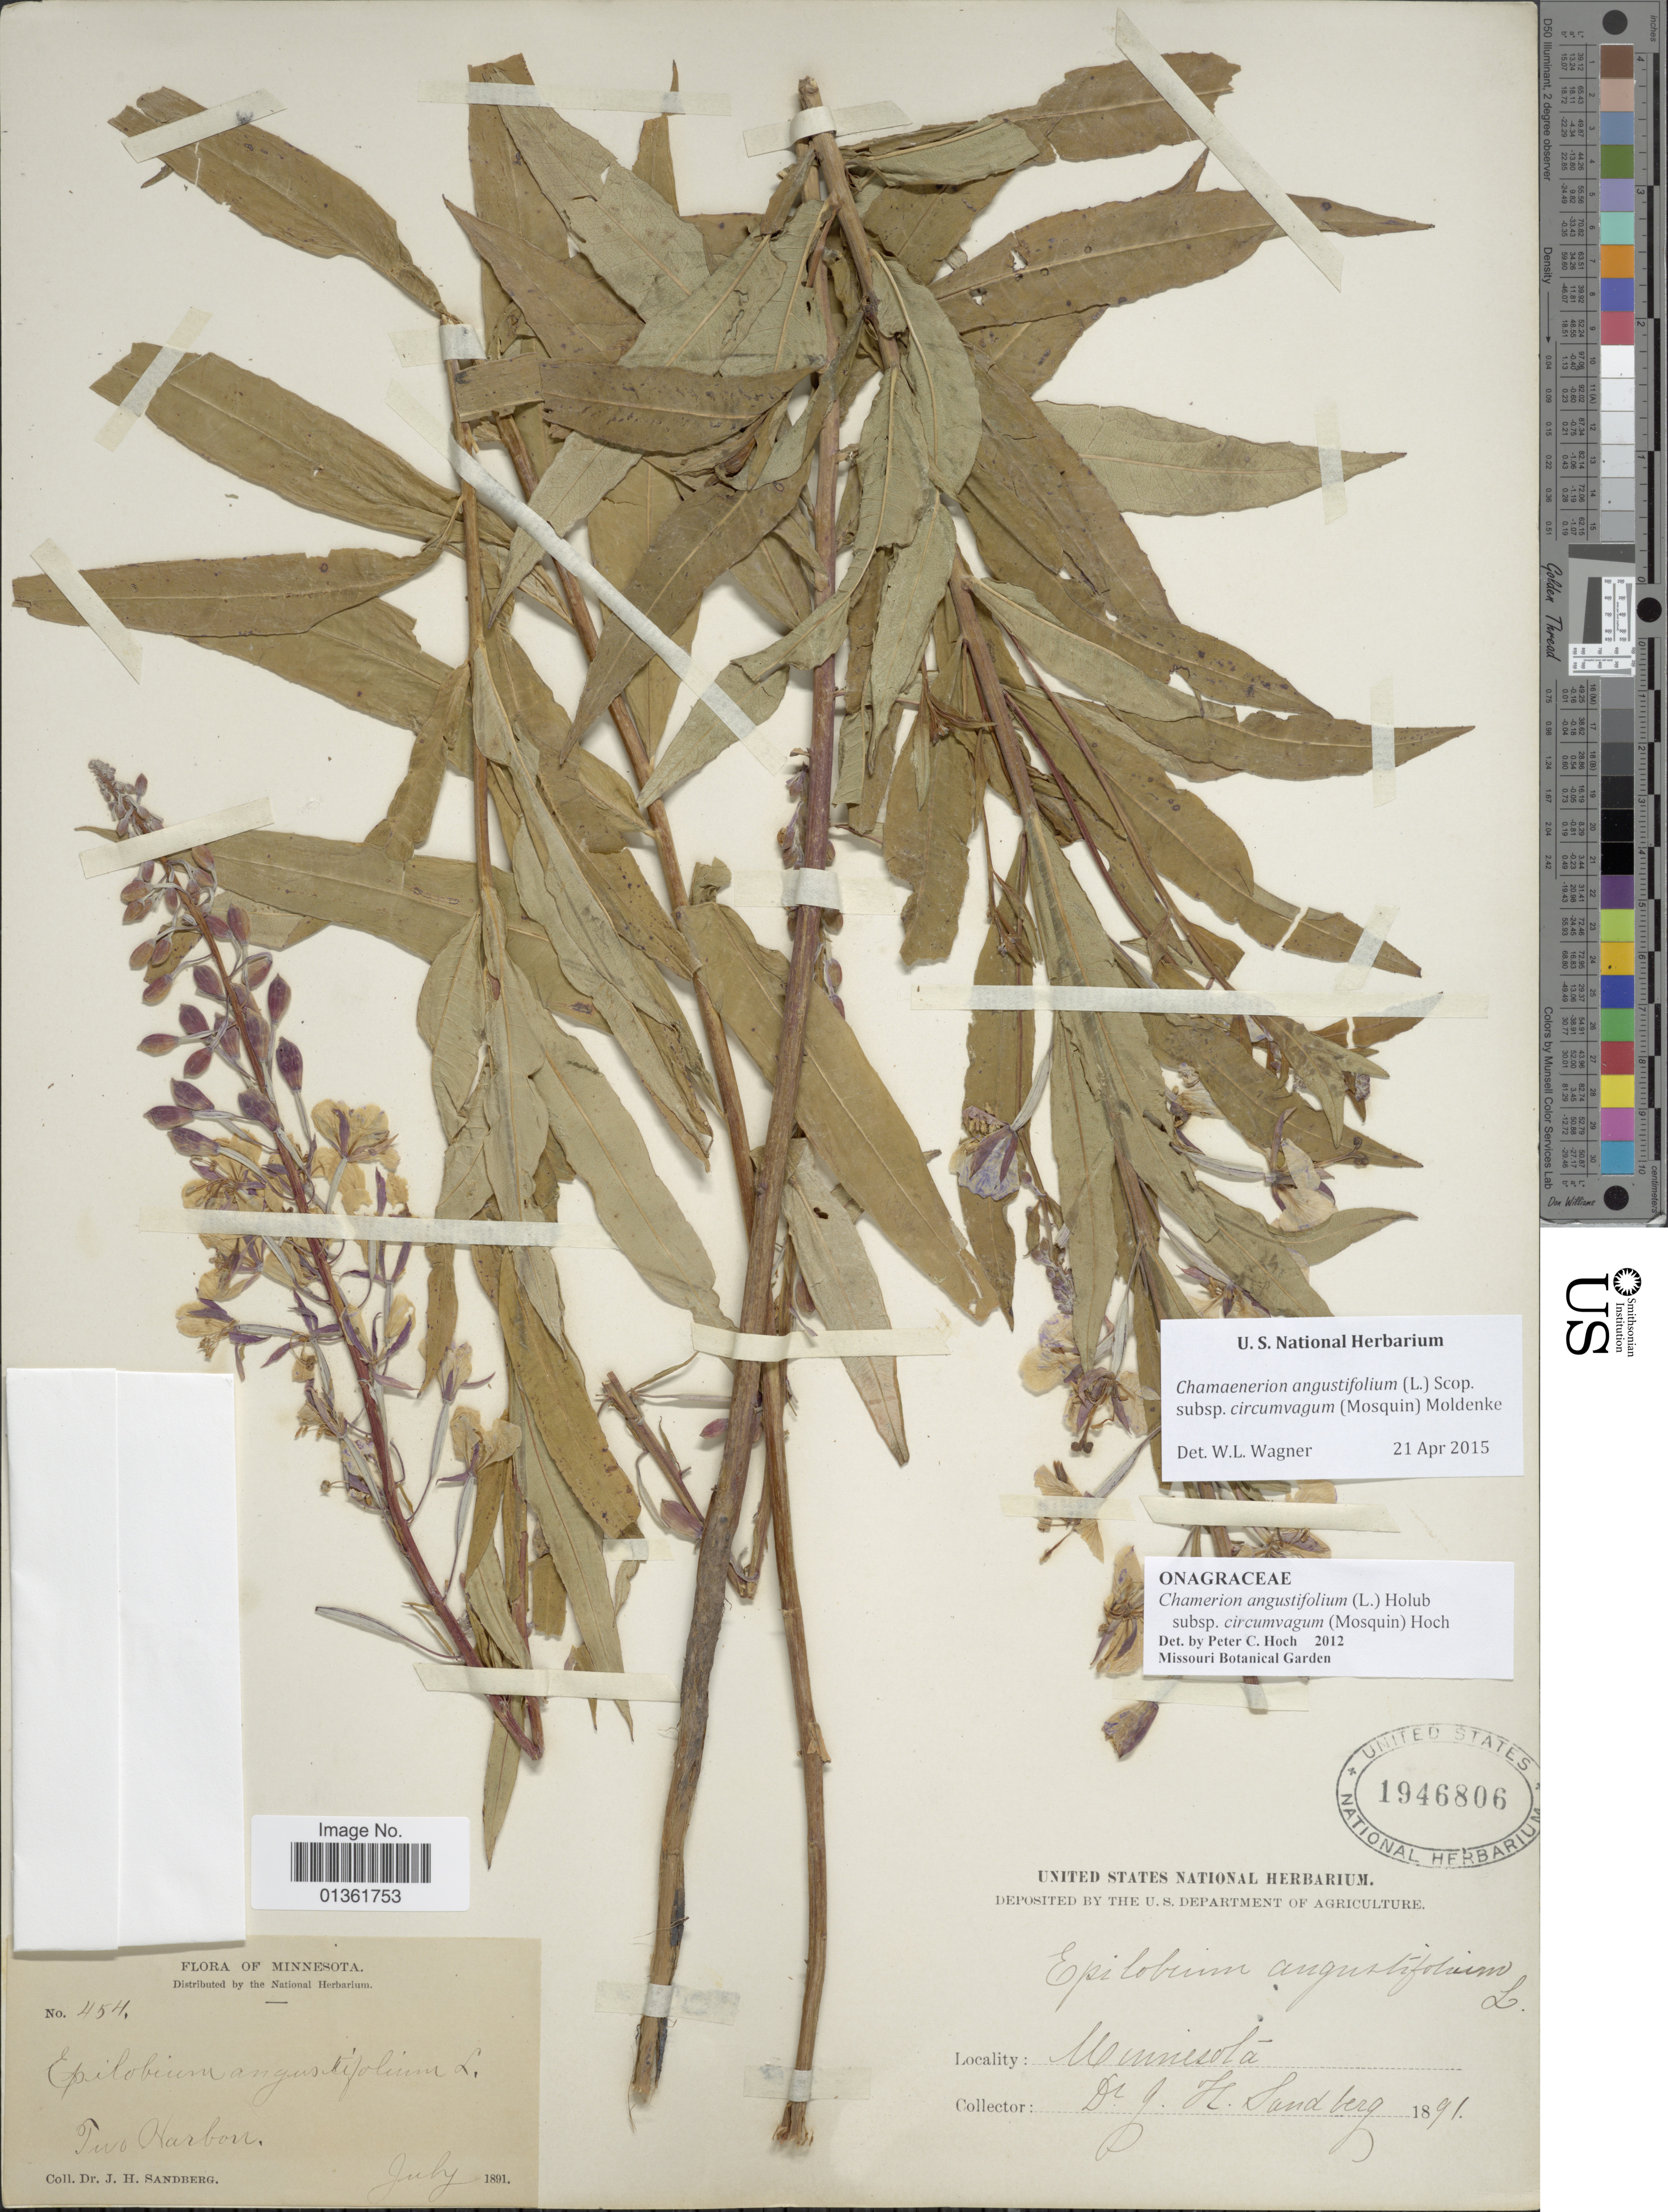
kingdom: Plantae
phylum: Tracheophyta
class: Magnoliopsida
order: Myrtales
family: Onagraceae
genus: Chamaenerion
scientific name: Chamaenerion angustifolium subsp. circumvagum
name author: (Mosquin) Moldenke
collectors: J. H. Sandberg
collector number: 454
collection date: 1891-07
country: United States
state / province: Minnesota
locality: Two Harborr.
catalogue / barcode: US 1946806